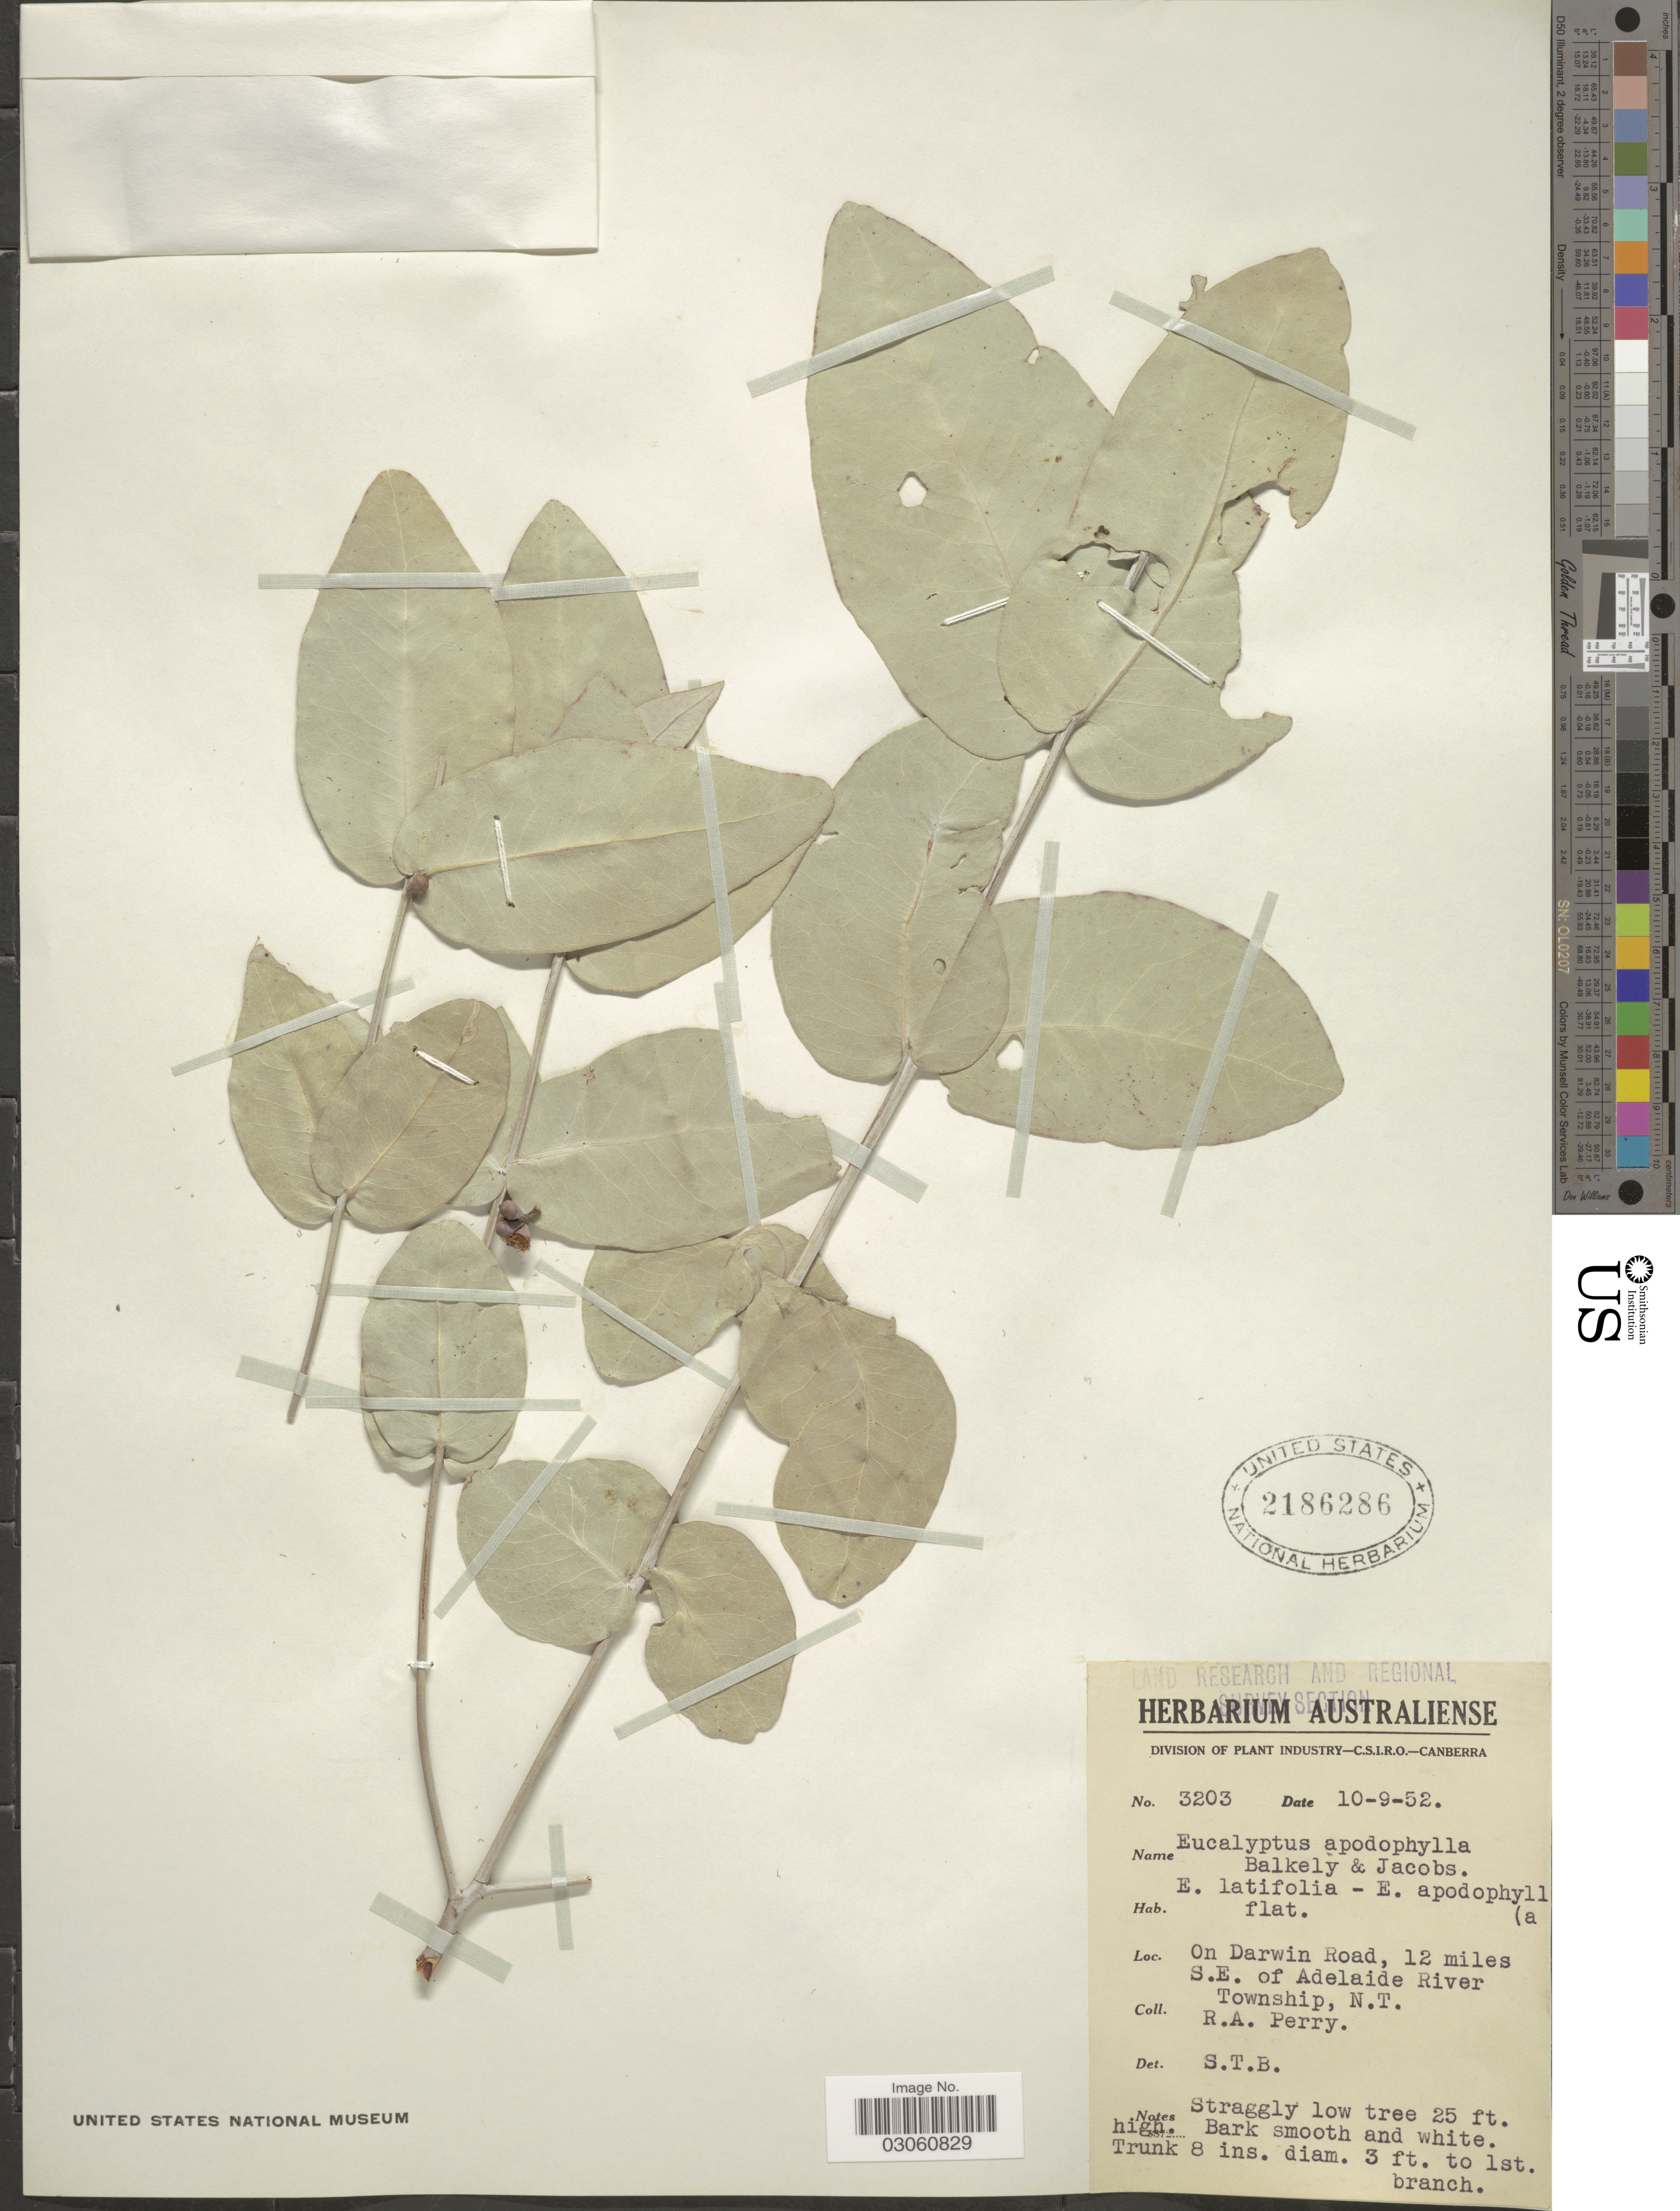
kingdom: Plantae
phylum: Tracheophyta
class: Magnoliopsida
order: Myrtales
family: Myrtaceae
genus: Eucalyptus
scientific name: Eucalyptus apodophylla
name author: Blakely & Jacobs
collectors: Perry, R. A.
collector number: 3203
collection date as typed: Transcribed d/m/y: 10/9/52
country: Australia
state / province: Northern Territory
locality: On Darwin Road, 12 miles S.E. of Adelaide River Township, N.T.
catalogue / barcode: US 2186286